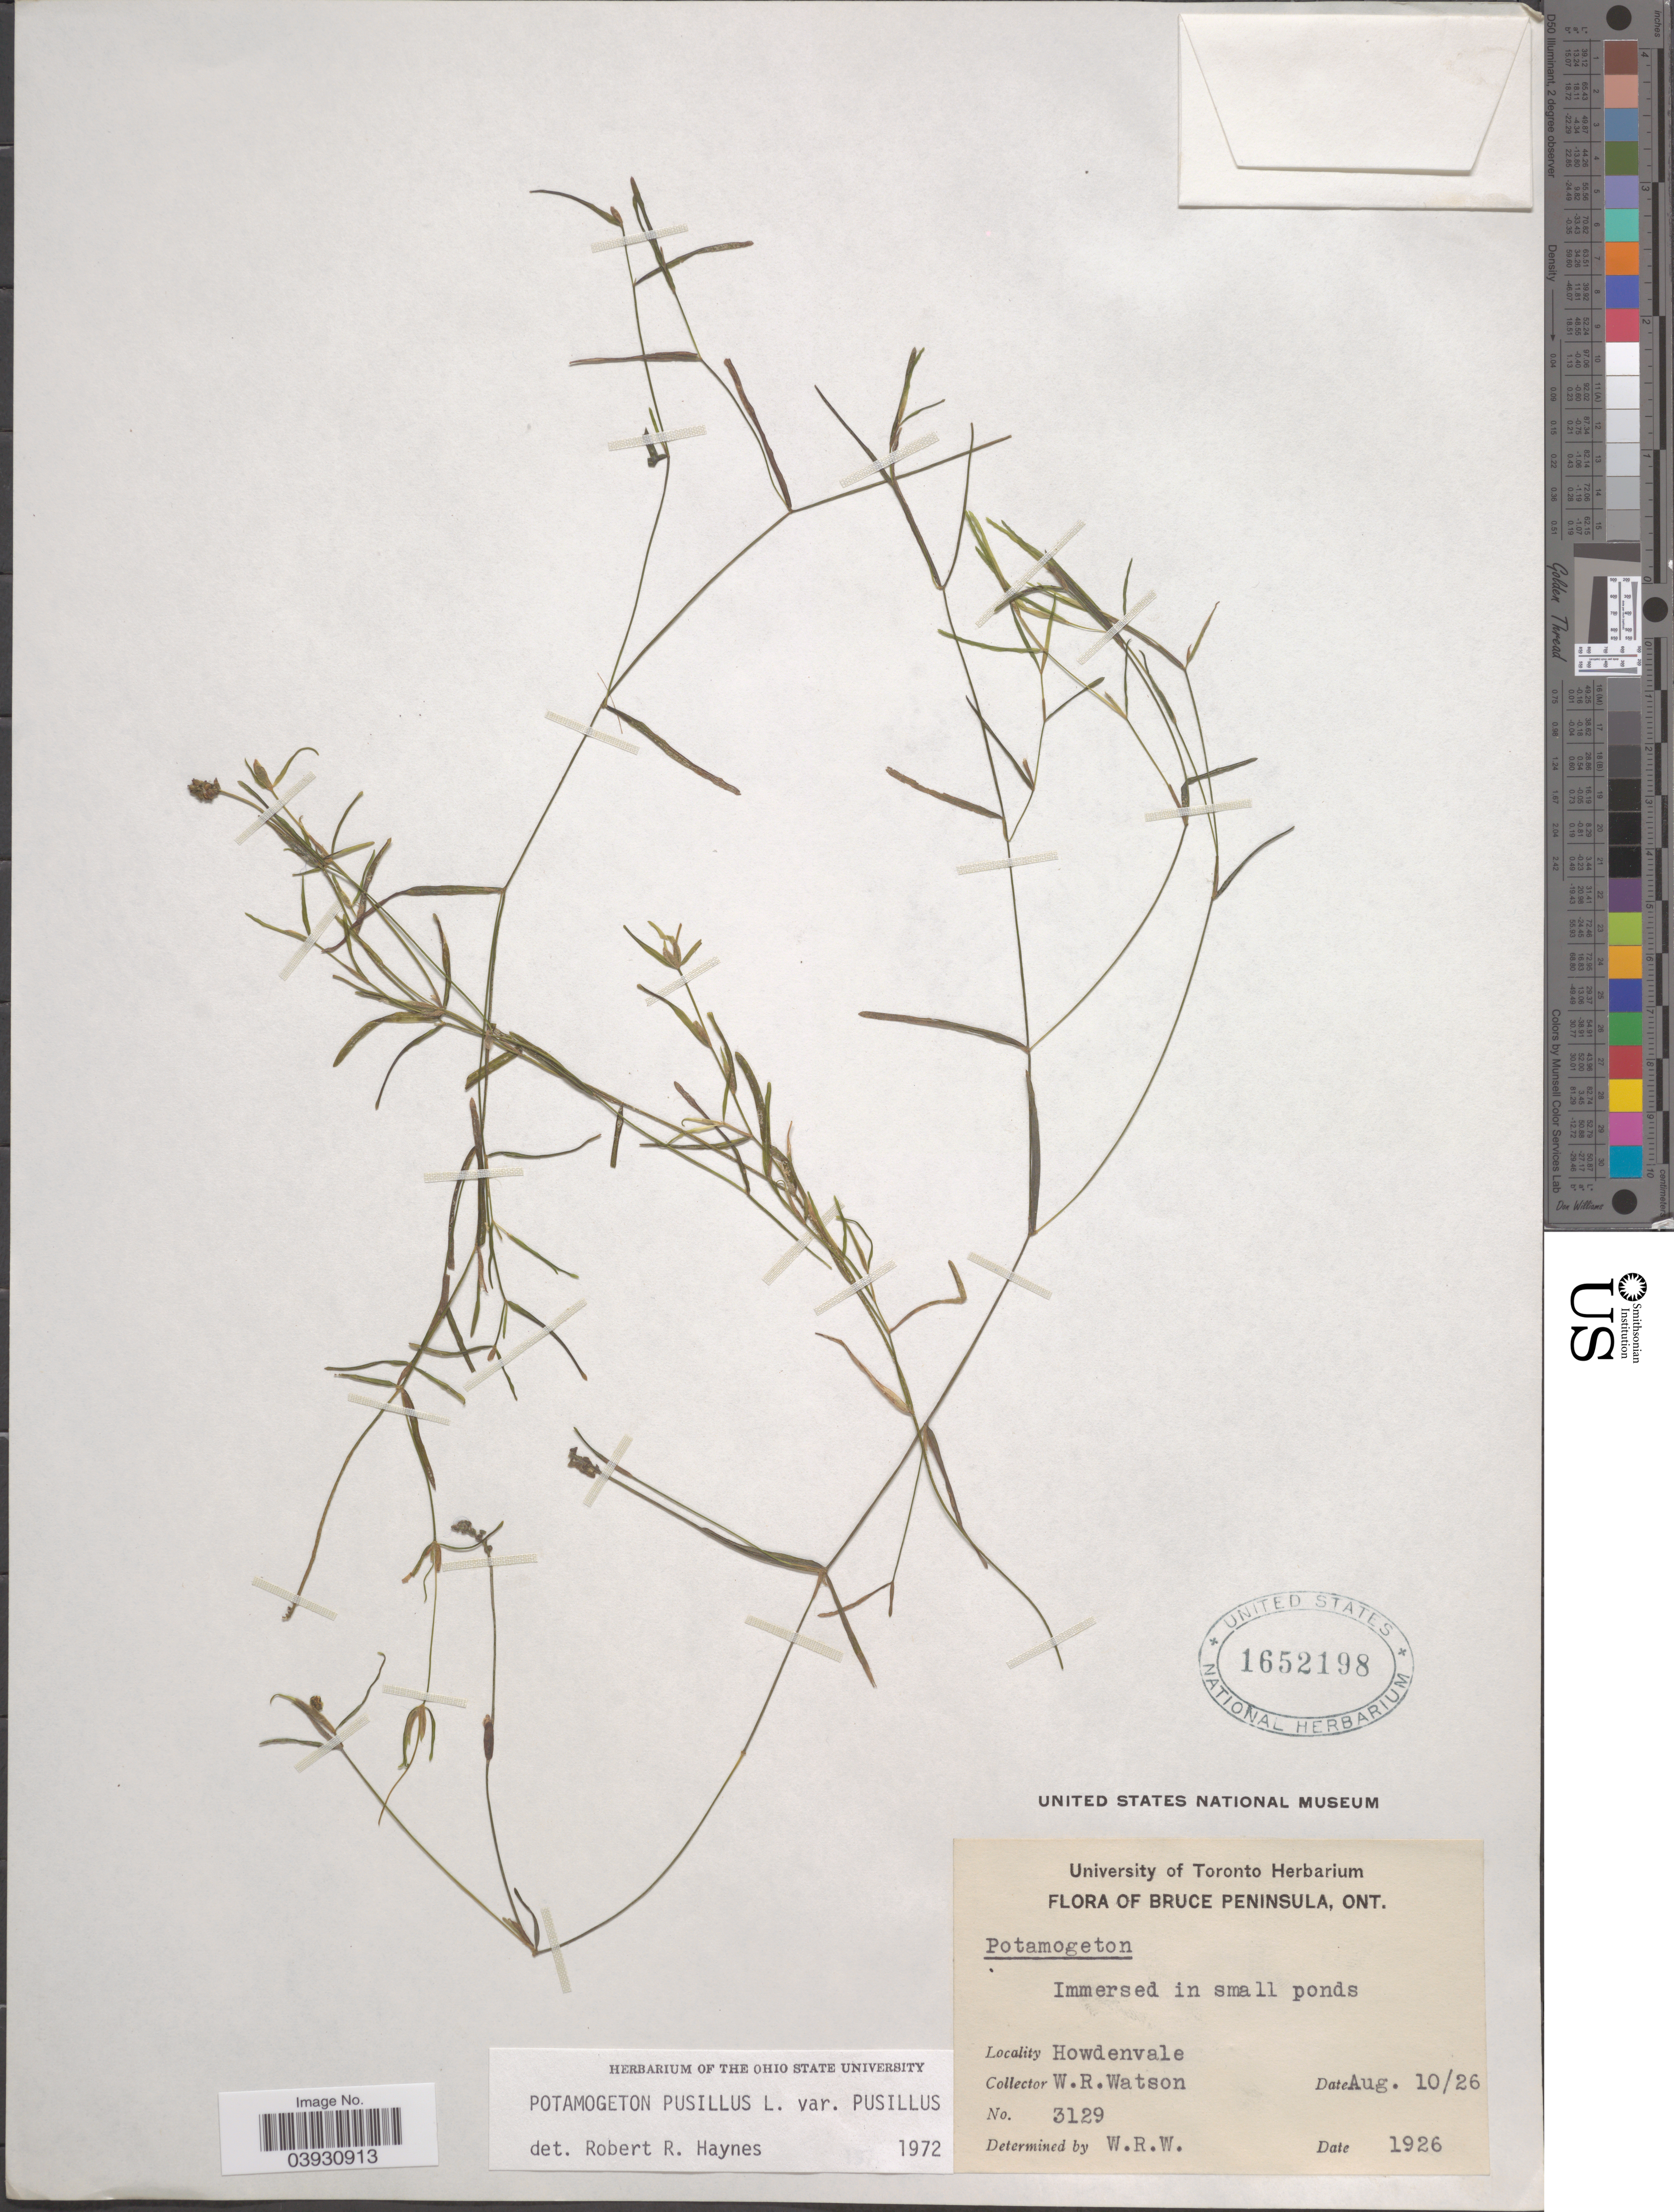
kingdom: Plantae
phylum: Tracheophyta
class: Liliopsida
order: Alismatales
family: Potamogetonaceae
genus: Potamogeton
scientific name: Potamogeton pusillus var. pusillus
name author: L.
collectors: W. R. Watson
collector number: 3129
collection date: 1926-08-10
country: Canada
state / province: Ontario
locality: Bruce Peninsula. Howdenvale.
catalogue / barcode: US 1652198